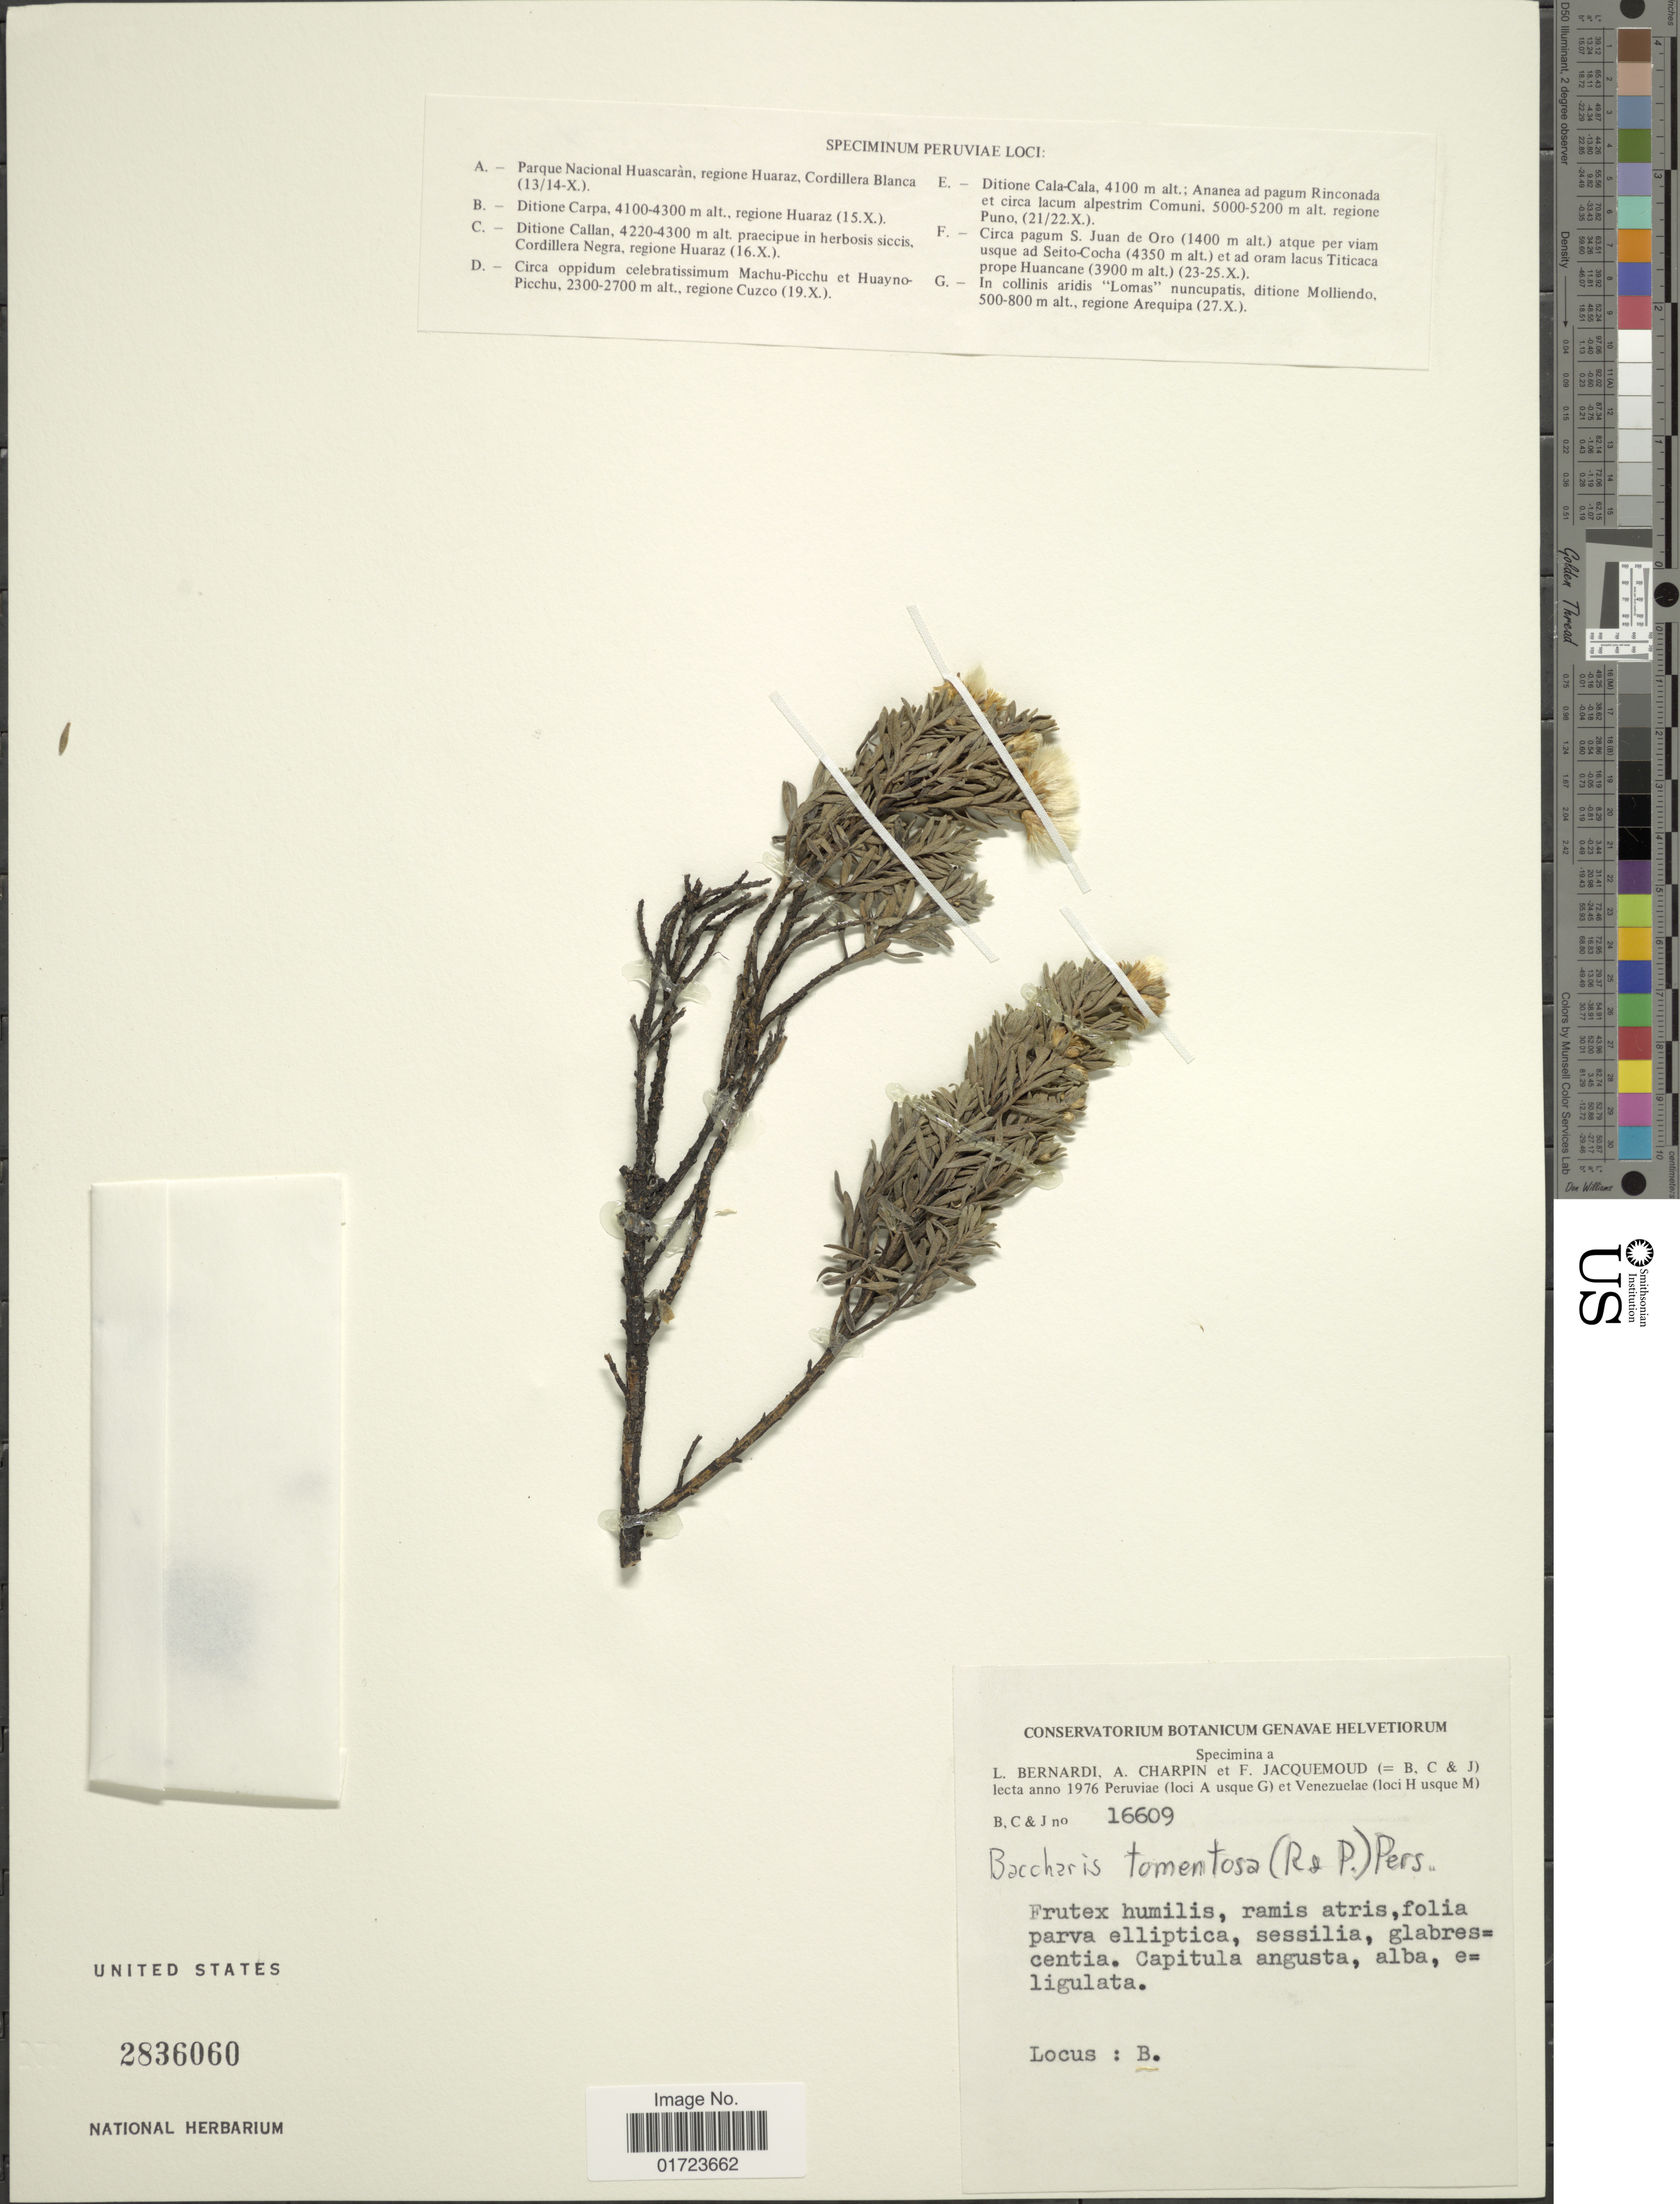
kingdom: Plantae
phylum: Tracheophyta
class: Magnoliopsida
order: Asterales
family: Asteraceae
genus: Baccharis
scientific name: Baccharis tomentosa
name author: (Ruiz & Pav.) Pers.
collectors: L. Bernardi, A. Charpin & F. Jacquemoud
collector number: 16609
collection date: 1976-10-15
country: Peru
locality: Ditione Carpa, Regione Huaraz.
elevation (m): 4100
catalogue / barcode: US 2836060